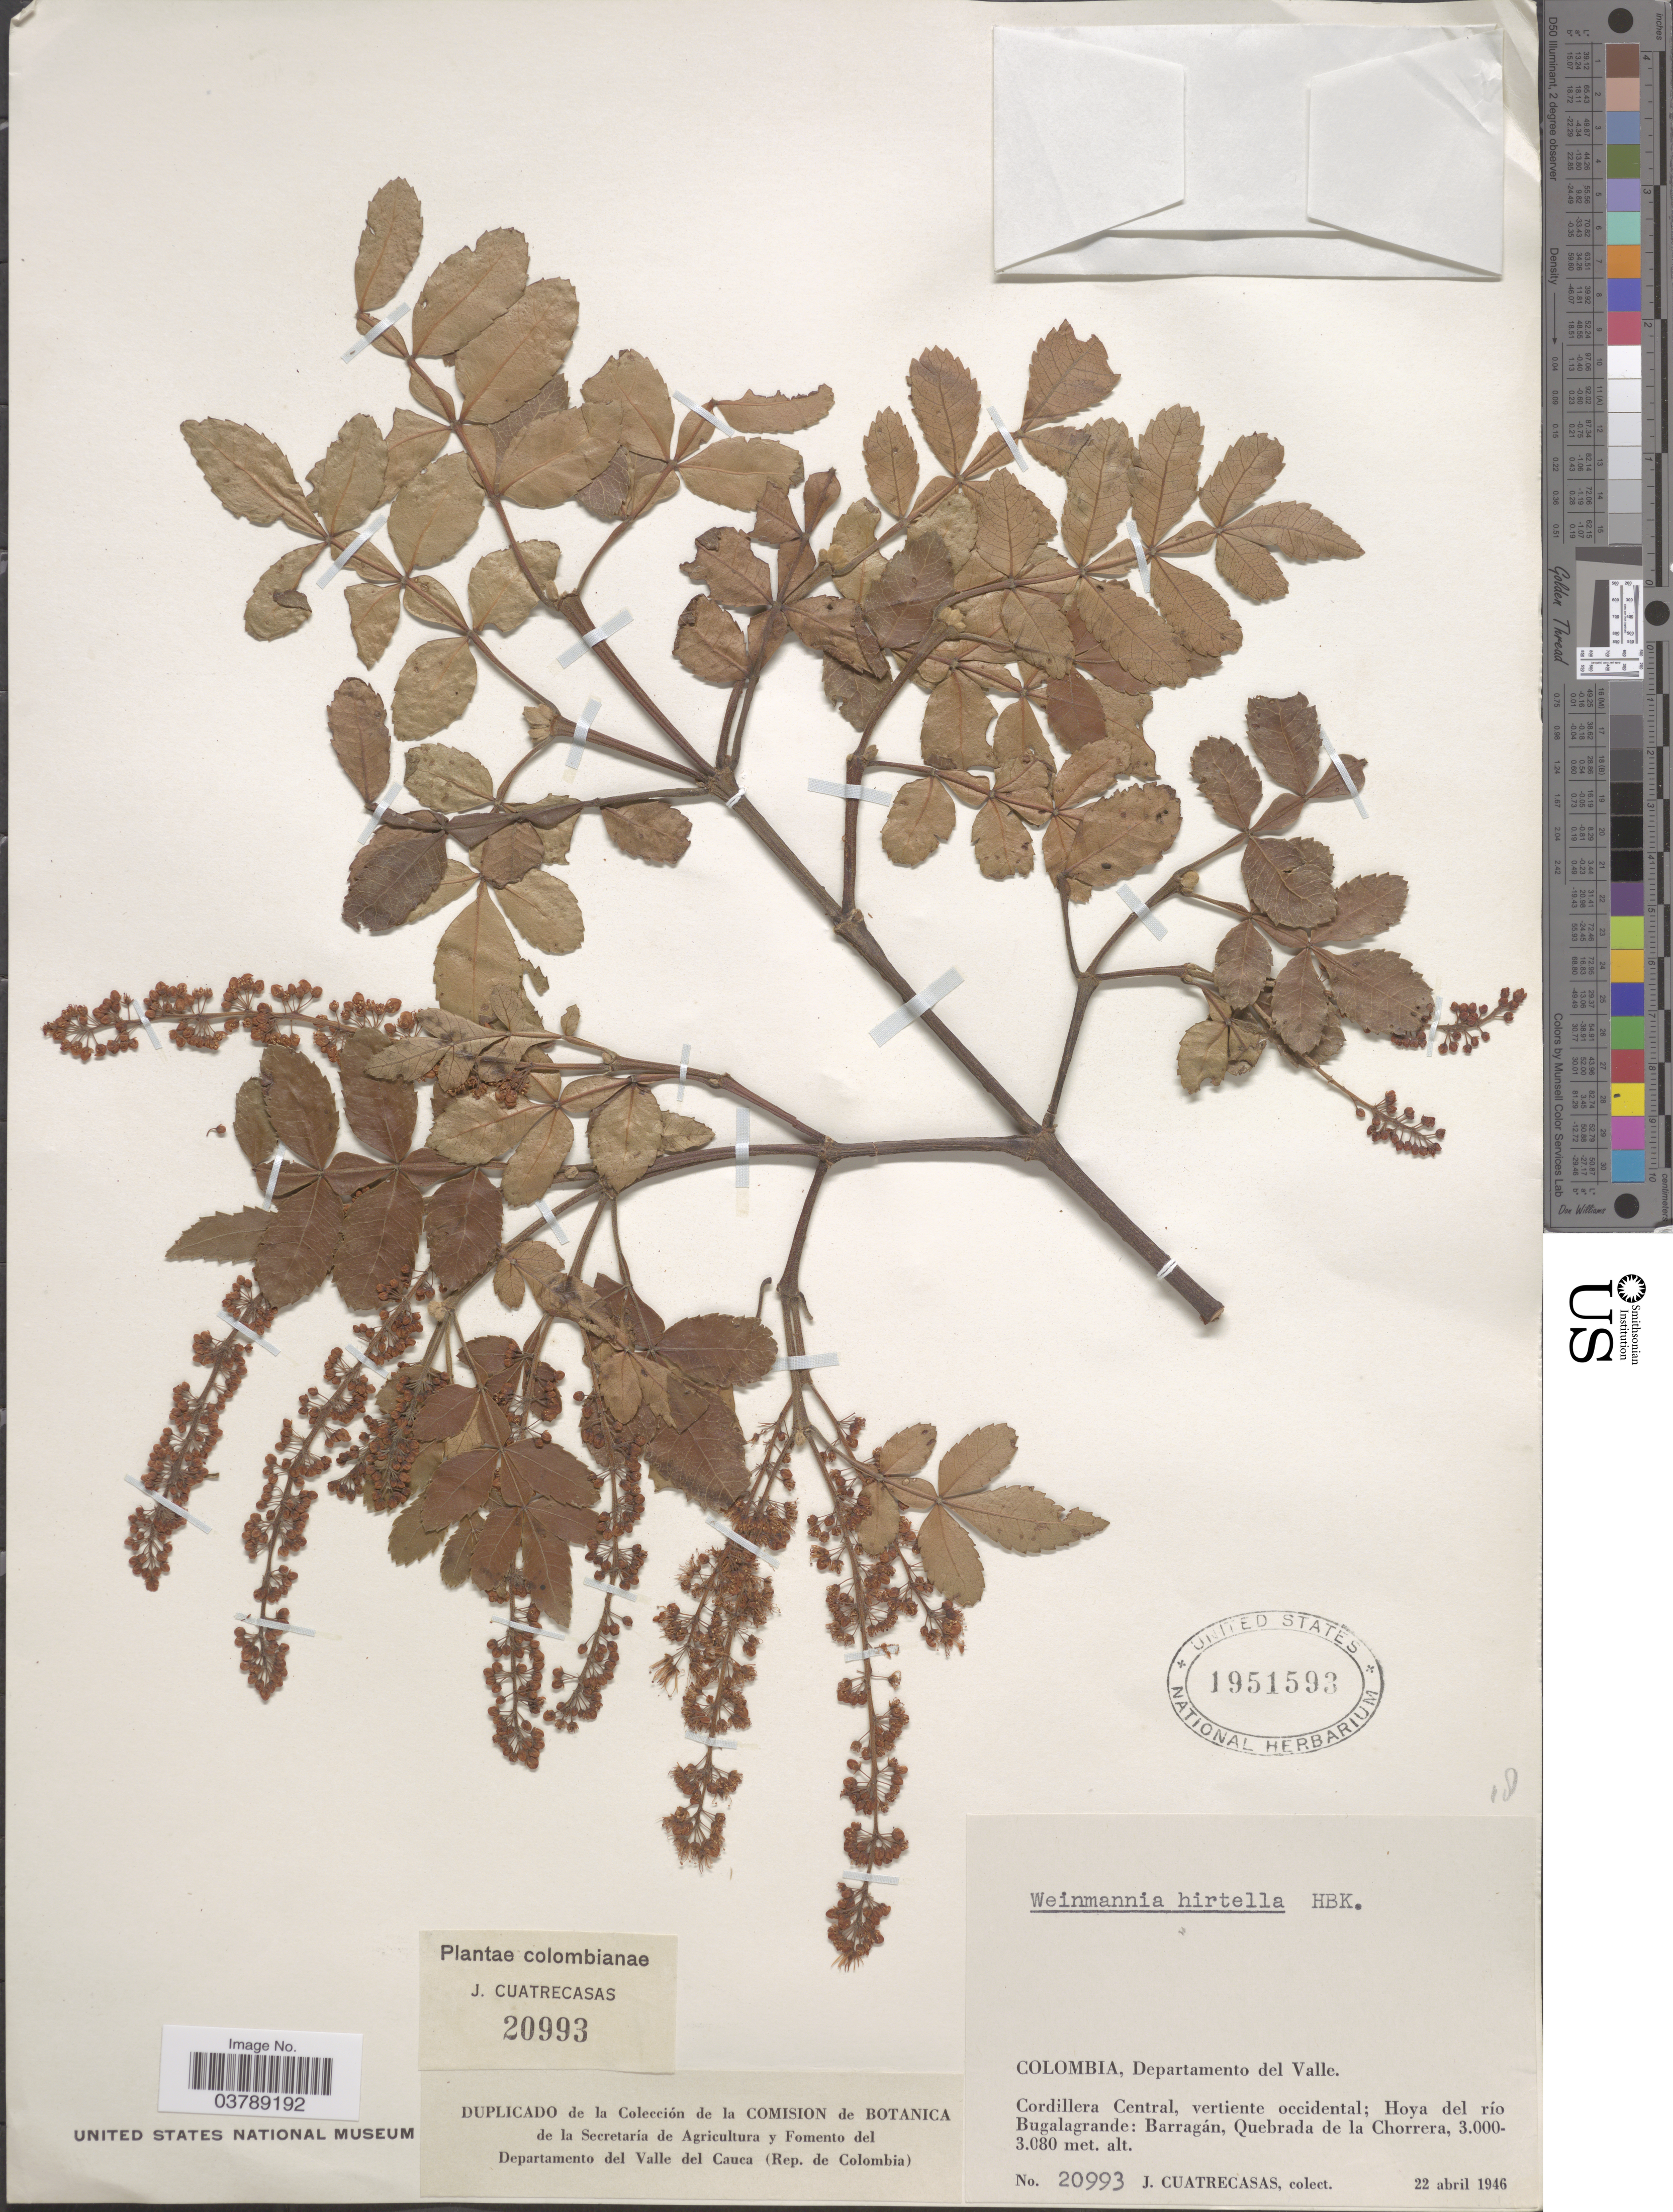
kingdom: Plantae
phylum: Tracheophyta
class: Magnoliopsida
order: Oxalidales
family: Cunoniaceae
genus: Weinmannia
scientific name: Weinmannia hirtella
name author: Kunth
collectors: J. Cuatrecasas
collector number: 20993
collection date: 1946-04-22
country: Colombia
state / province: Valle del Cauca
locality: Departamento del Valle. Cordillera Central, vertiente occidental; Hoya del río Bugalagrande: Barragán, Quebrada de la Chorrera.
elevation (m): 3000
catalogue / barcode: US 1951593